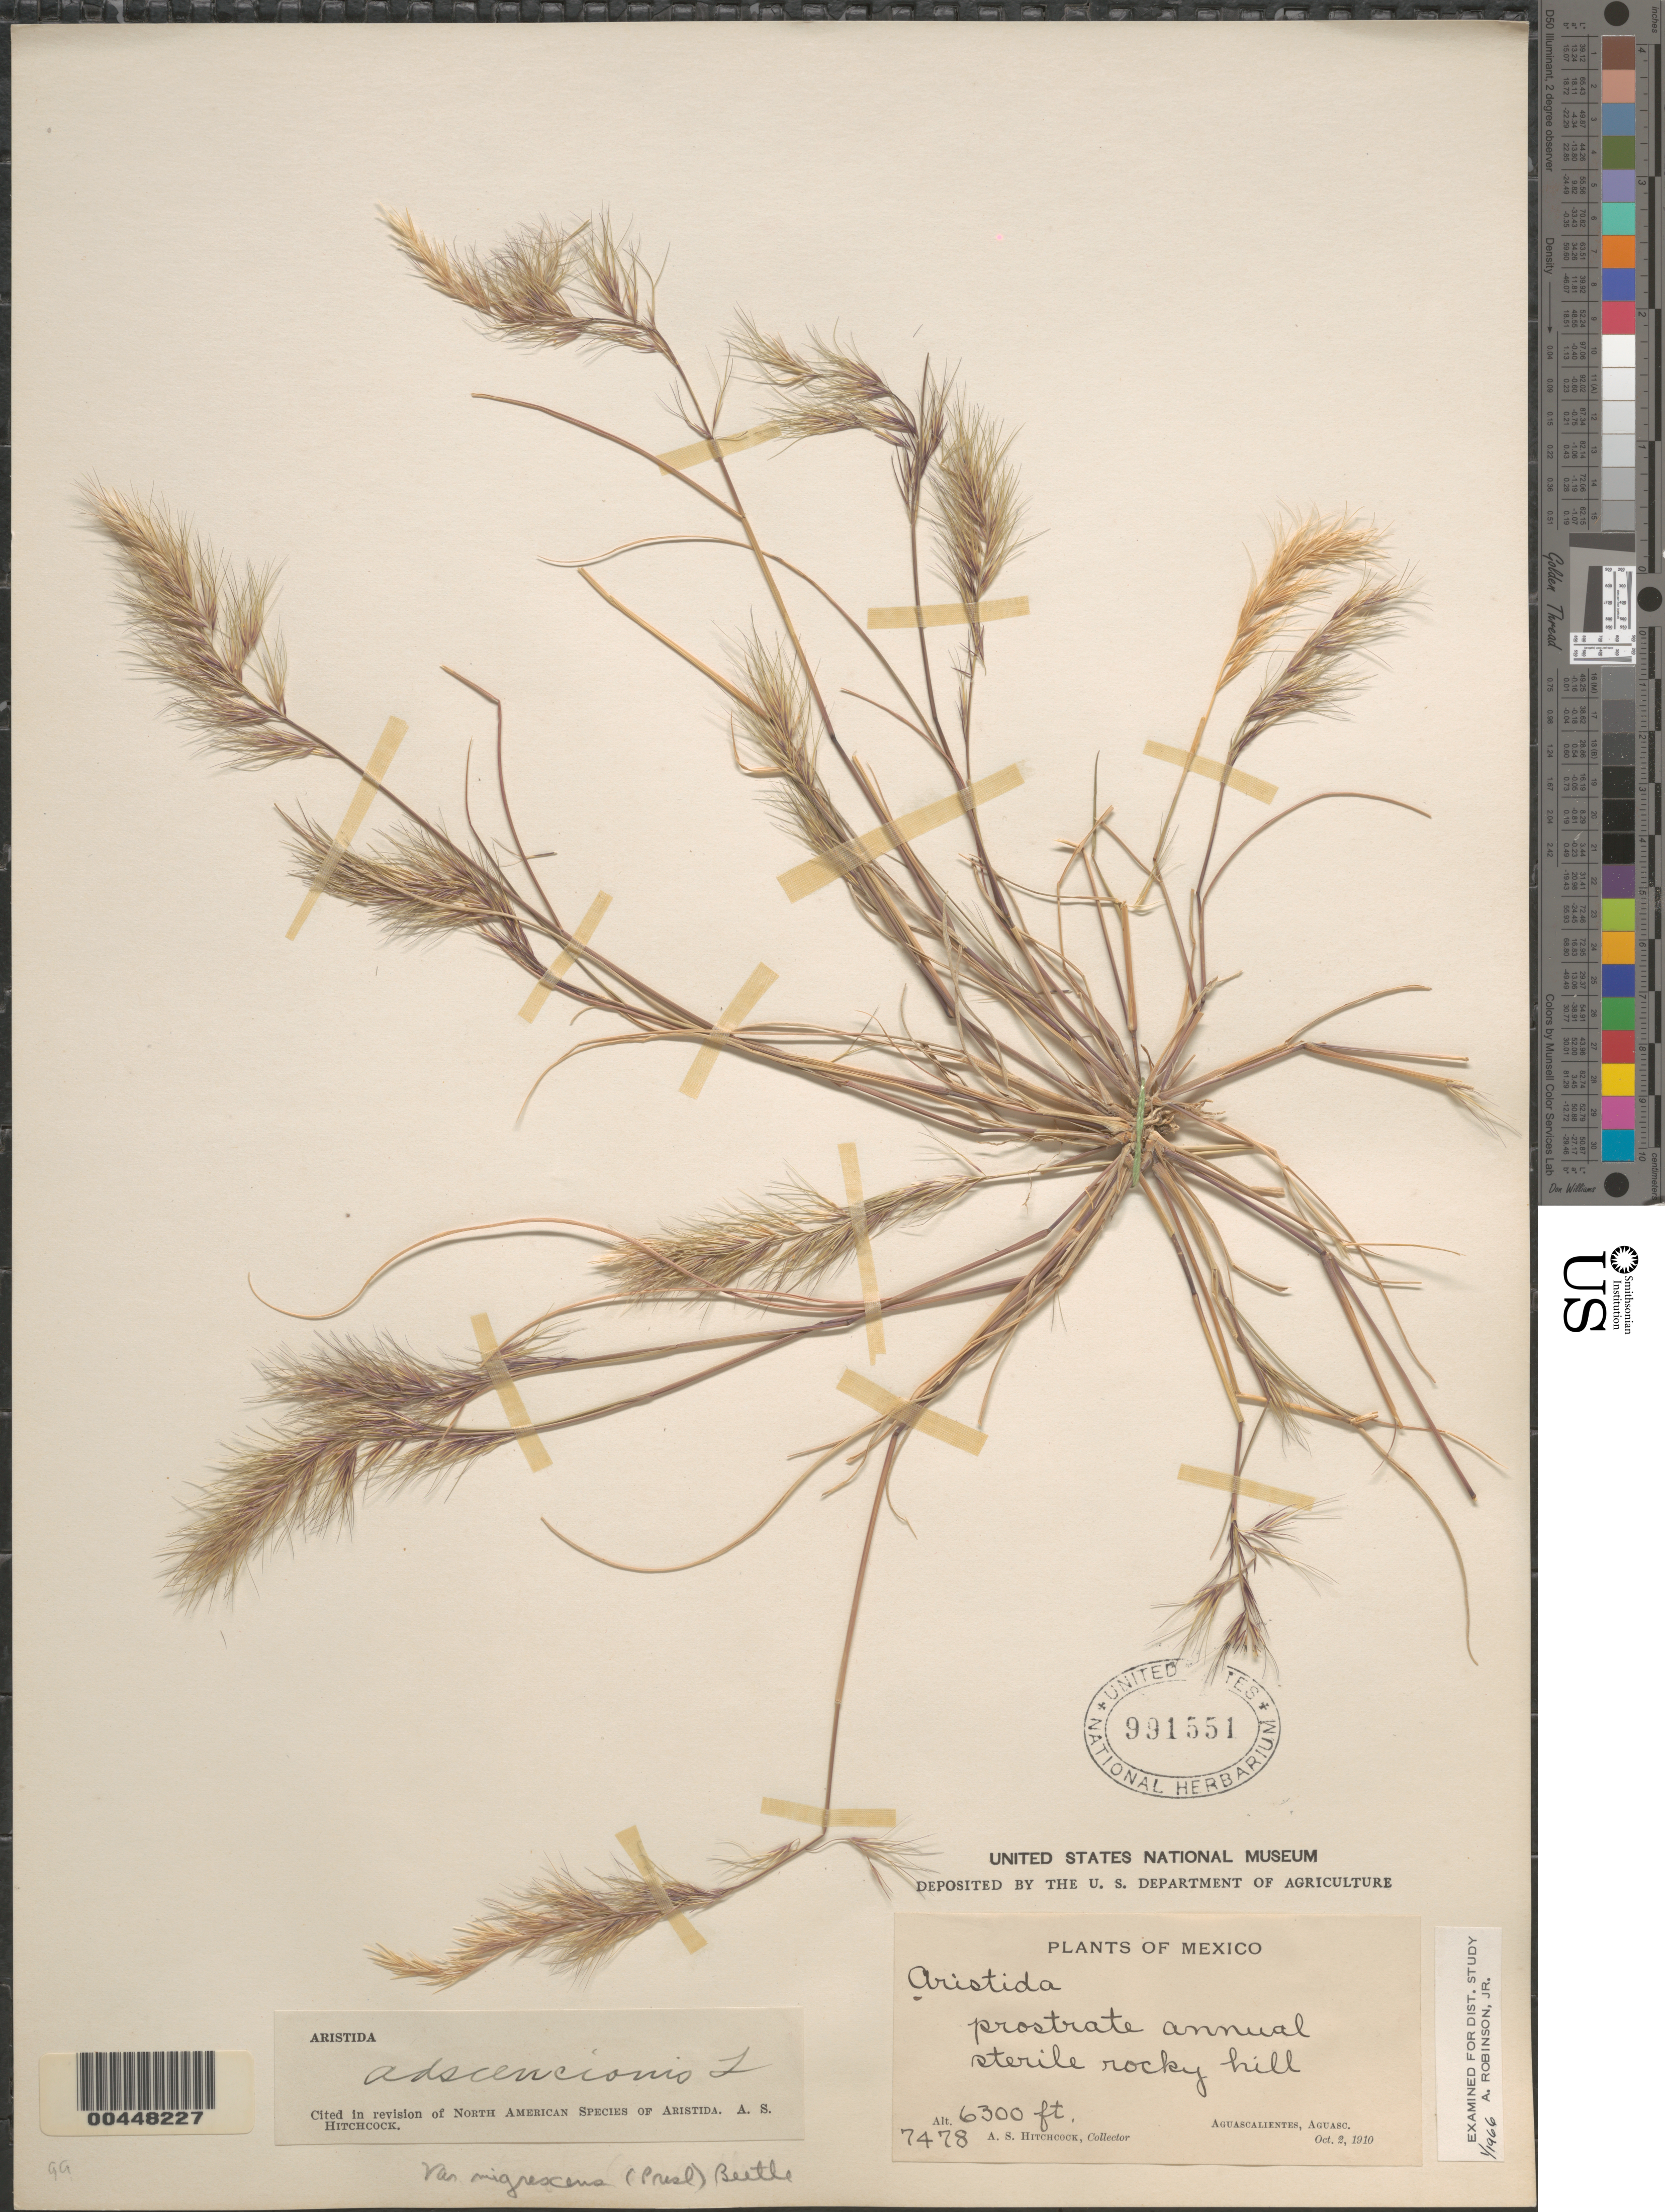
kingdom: Plantae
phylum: Tracheophyta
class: Liliopsida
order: Poales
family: Poaceae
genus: Aristida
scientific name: Aristida adscensionis var. nigrescens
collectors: A. S. Hitchcock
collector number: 7478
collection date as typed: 2 Oct 1910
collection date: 1910-10-02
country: Mexico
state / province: Aguascalientes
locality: Aguascalientes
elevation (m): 1920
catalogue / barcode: US 991551